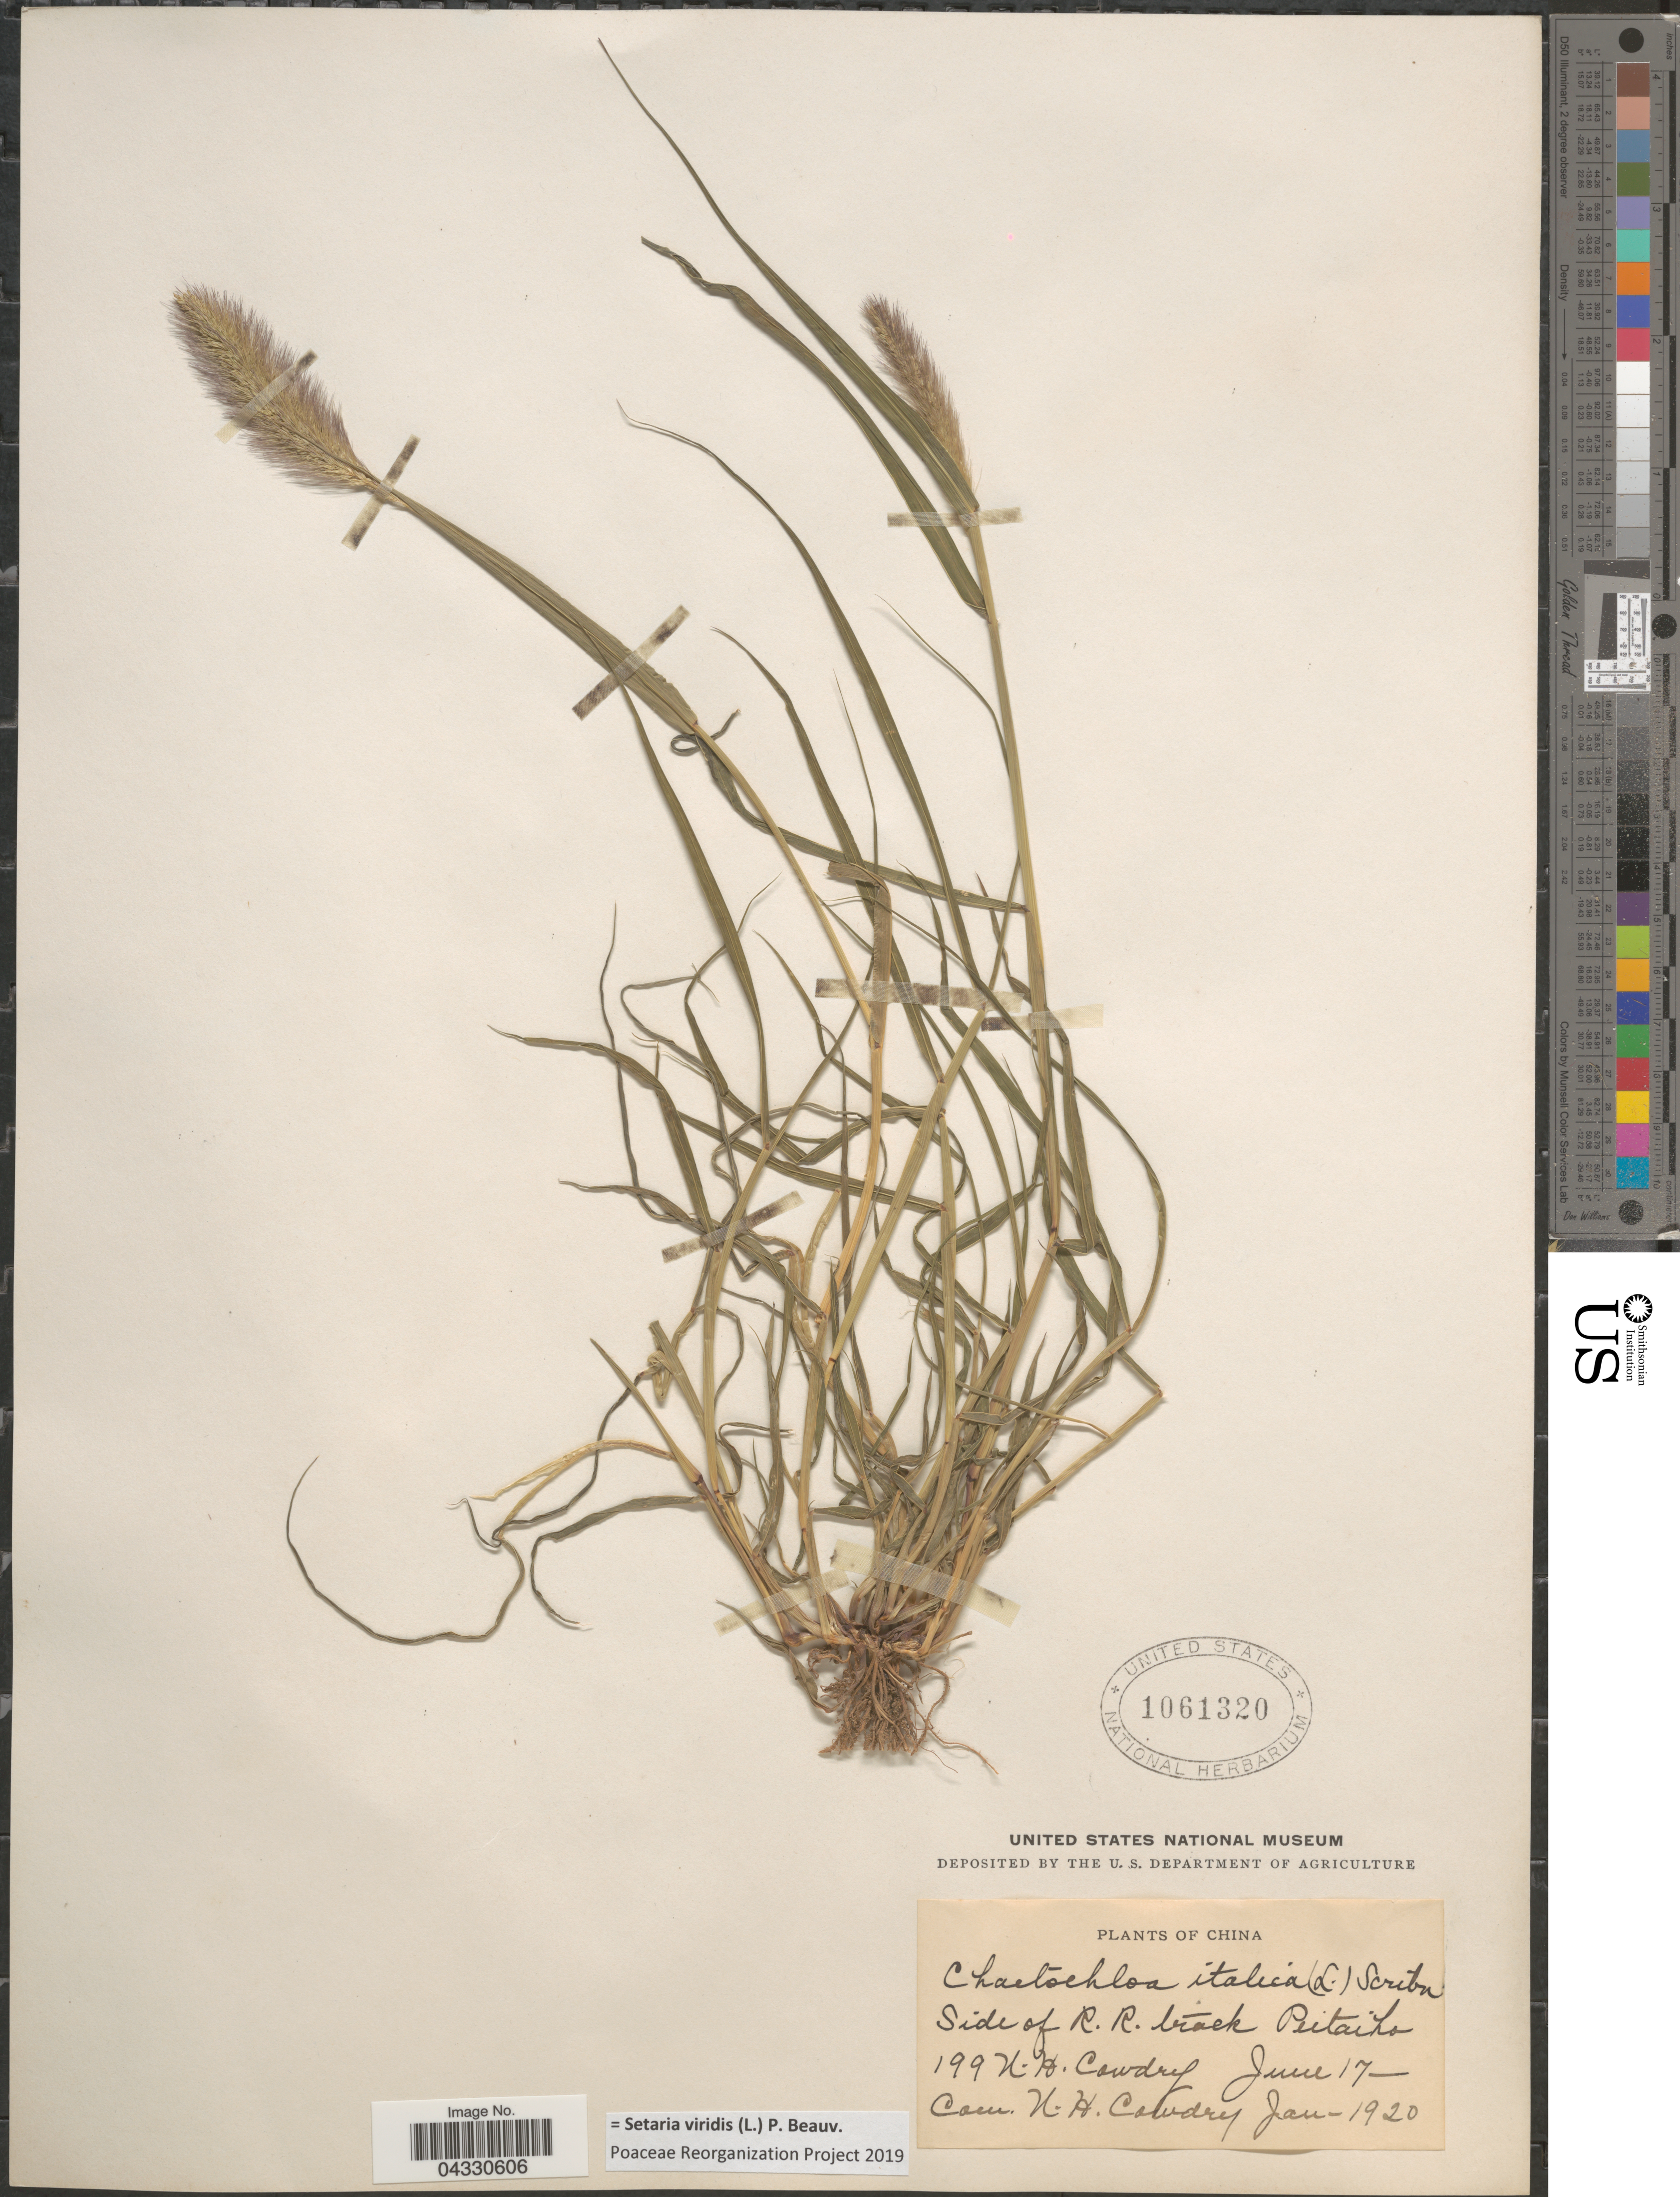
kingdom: Plantae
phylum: Tracheophyta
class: Liliopsida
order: Poales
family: Poaceae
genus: Setaria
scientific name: Setaria viridis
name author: (L.) P. Beauv.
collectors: N. H. Cowdry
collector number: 199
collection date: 1920-01-17/1920-06-17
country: China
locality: Side of R.R. track Peitaiho.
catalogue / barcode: US 1061320